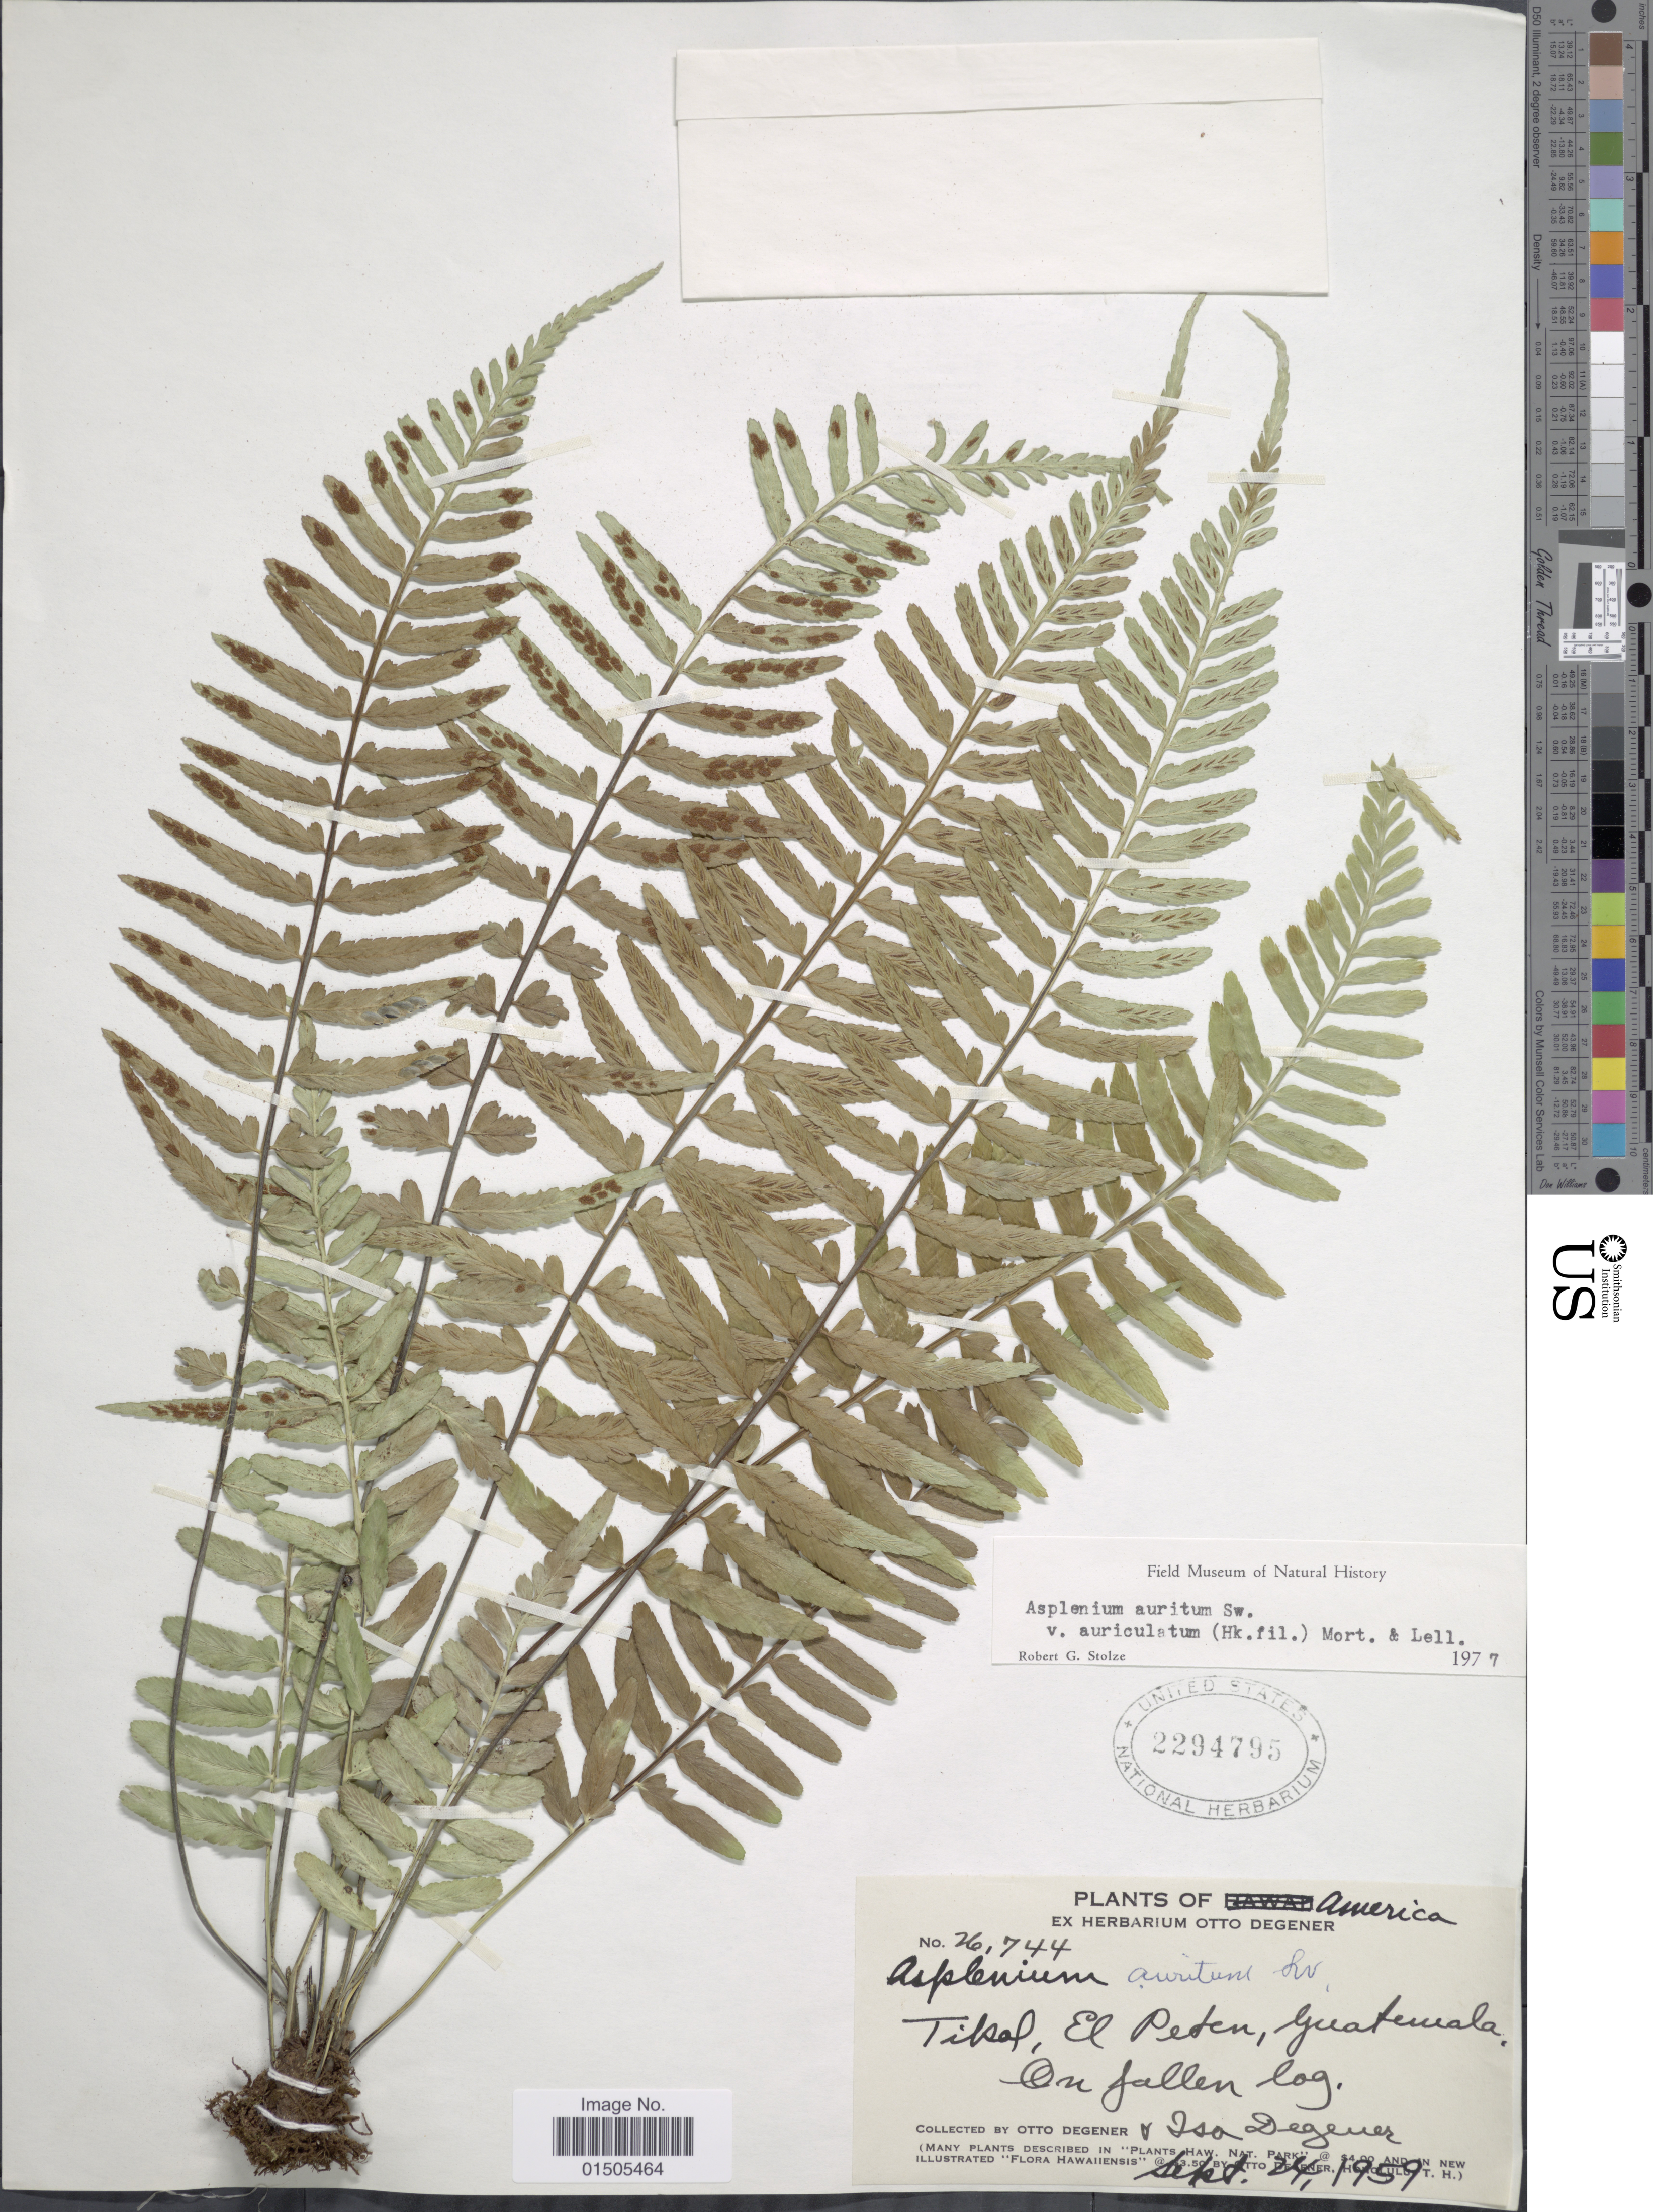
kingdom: Plantae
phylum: Tracheophyta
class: Polypodiopsida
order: Polypodiales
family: Aspleniaceae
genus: Asplenium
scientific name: Asplenium auritum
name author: Sw.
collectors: O. Degener & I. Degener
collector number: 26744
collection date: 1959-09-24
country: Guatemala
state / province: El Petén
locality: America, Tikal, El Peten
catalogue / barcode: US 2294795